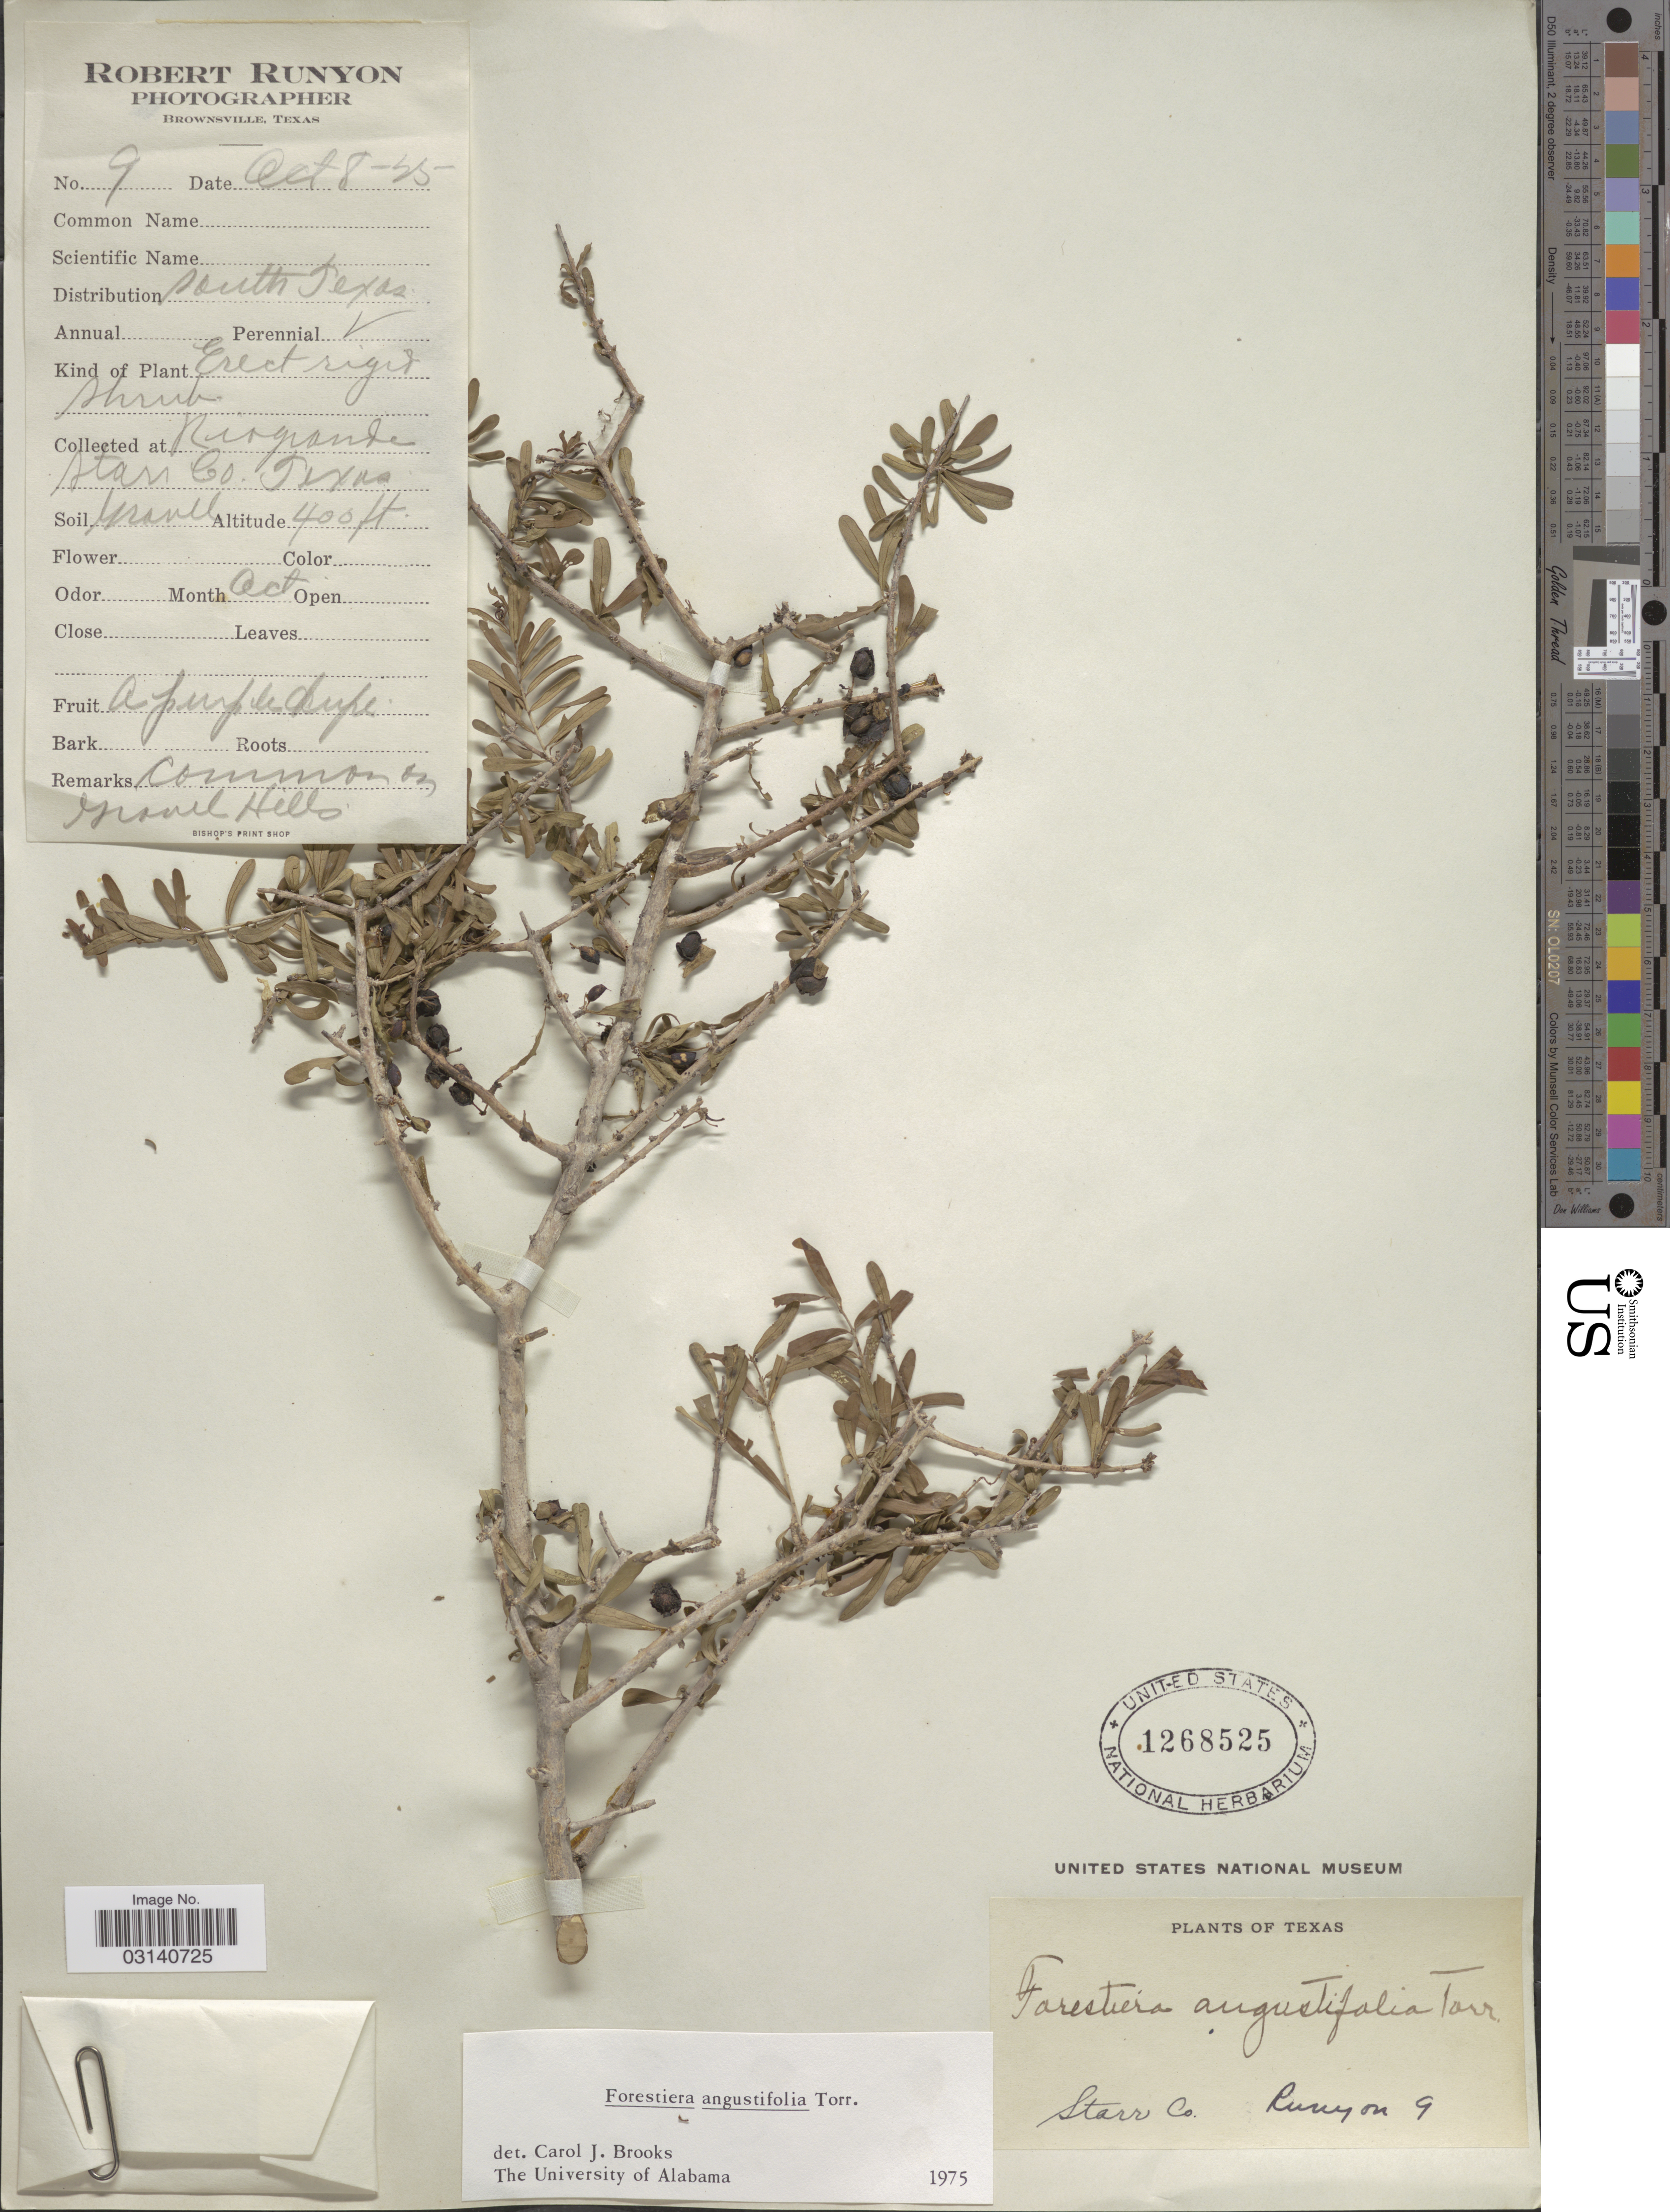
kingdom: Plantae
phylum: Tracheophyta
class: Magnoliopsida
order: Lamiales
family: Oleaceae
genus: Forestiera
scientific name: Forestiera angustifolia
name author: Torr.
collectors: R. Runyon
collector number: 9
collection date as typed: Transcribed d/m/y: 8/10/25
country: United States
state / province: Texas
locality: South Texas, Rio grande, Starr Co.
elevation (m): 122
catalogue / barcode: US 1268525